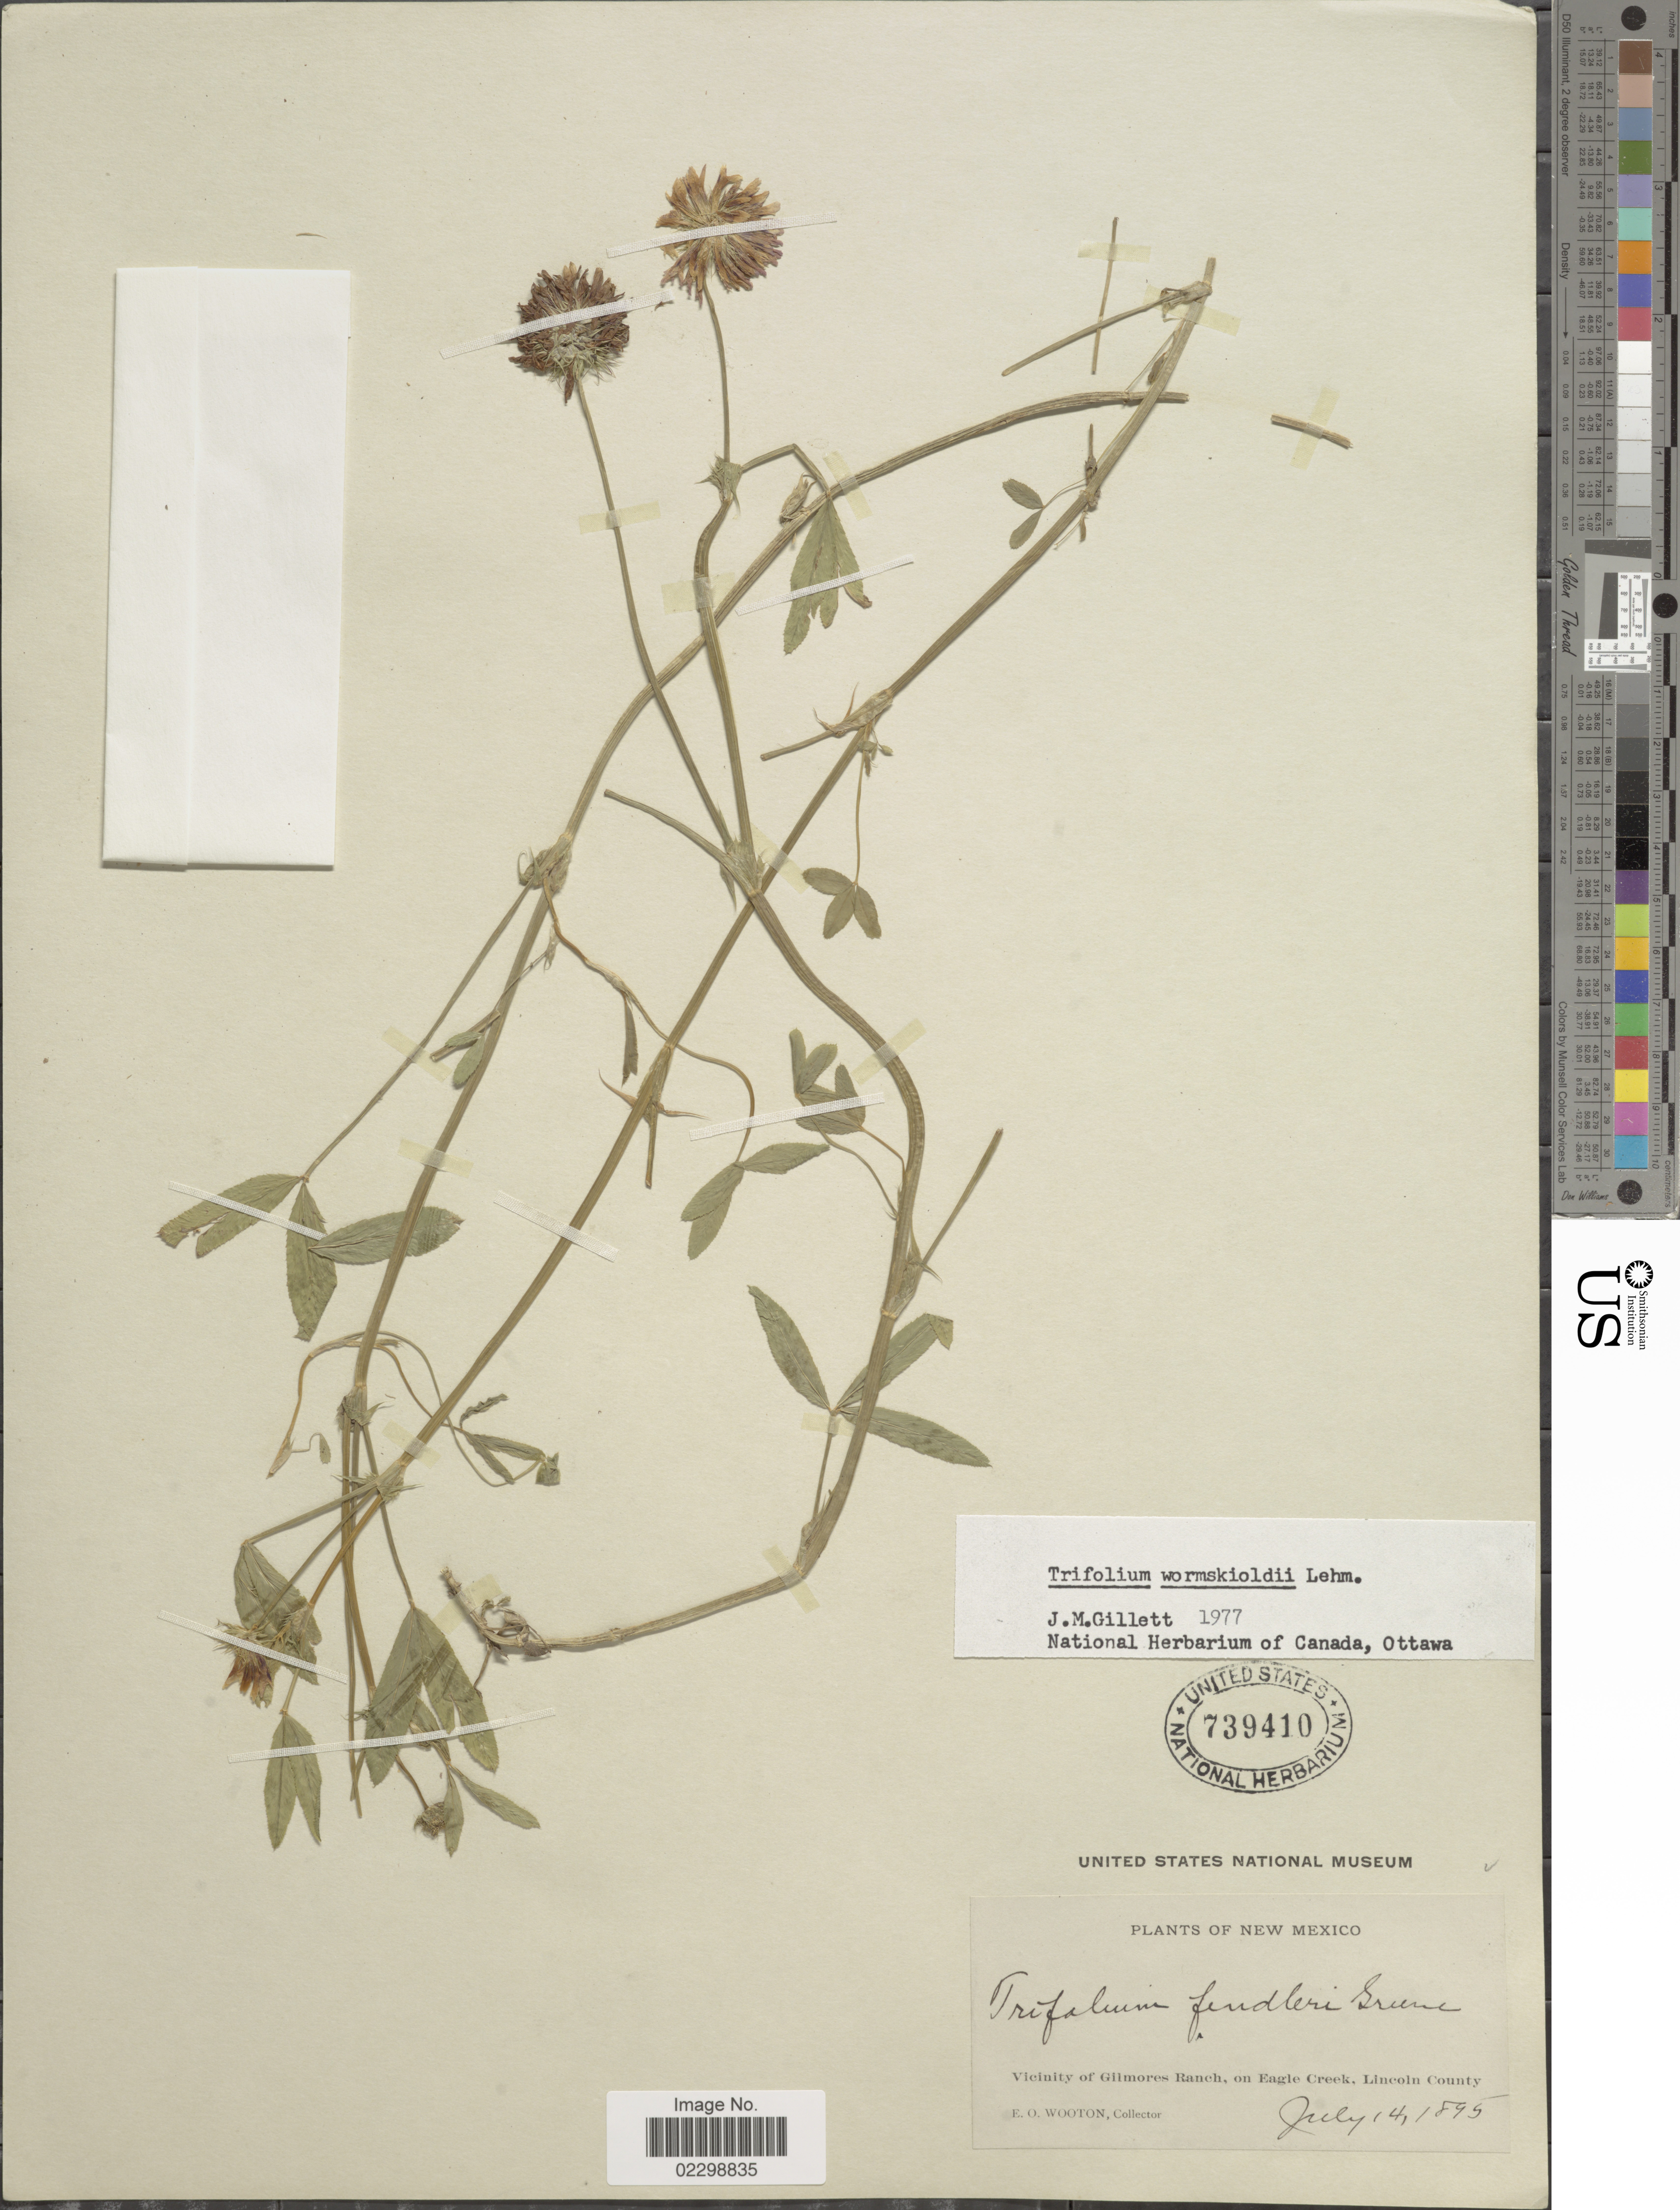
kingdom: Plantae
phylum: Tracheophyta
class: Magnoliopsida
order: Fabales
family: Fabaceae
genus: Trifolium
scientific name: Trifolium wormskioldii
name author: Lehm.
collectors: E. O. Wooton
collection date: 1895-07-14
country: United States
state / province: New Mexico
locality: Vicinity of Gillmore Ranch, on Eagle Creek, Lincoln County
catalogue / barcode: US 739410